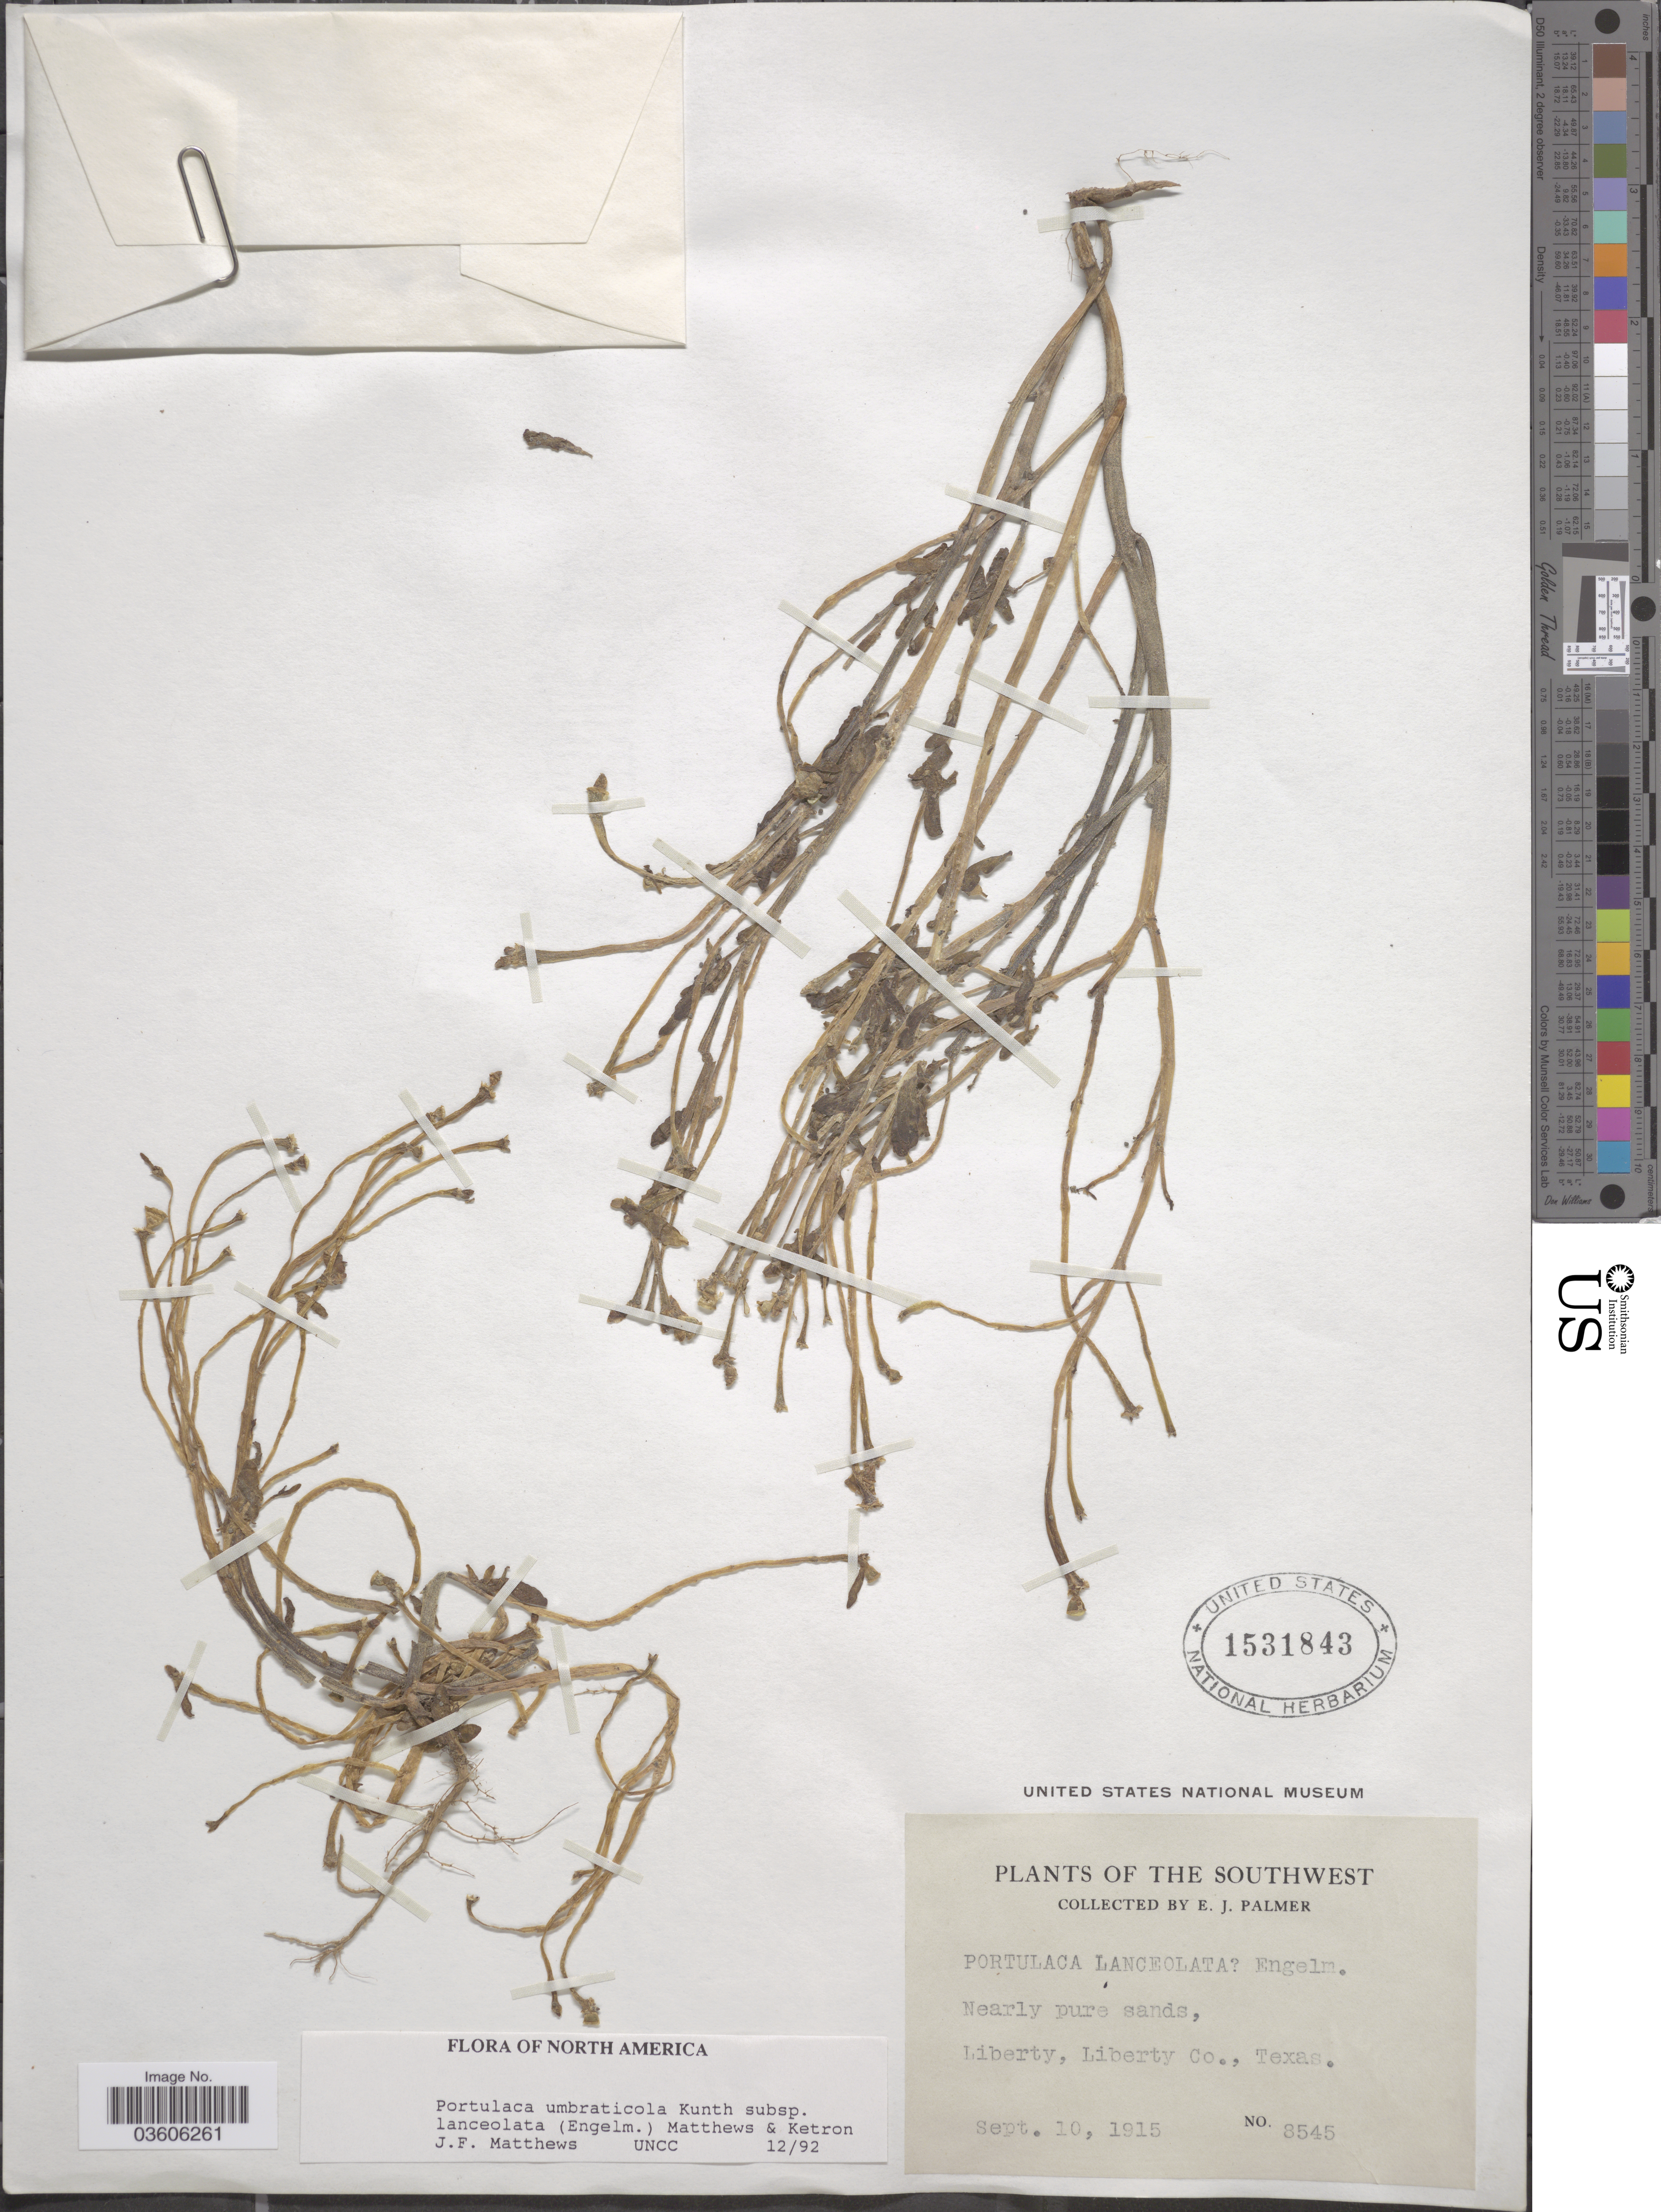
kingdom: Plantae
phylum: Tracheophyta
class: Magnoliopsida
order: Caryophyllales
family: Portulacaceae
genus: Portulaca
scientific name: Portulaca umbraticola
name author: Kunth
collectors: E. J. Palmer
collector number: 8545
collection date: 1915-09-10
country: United States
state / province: Texas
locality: The Southwest. Liberty, Liberty Co.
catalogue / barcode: US 1531843